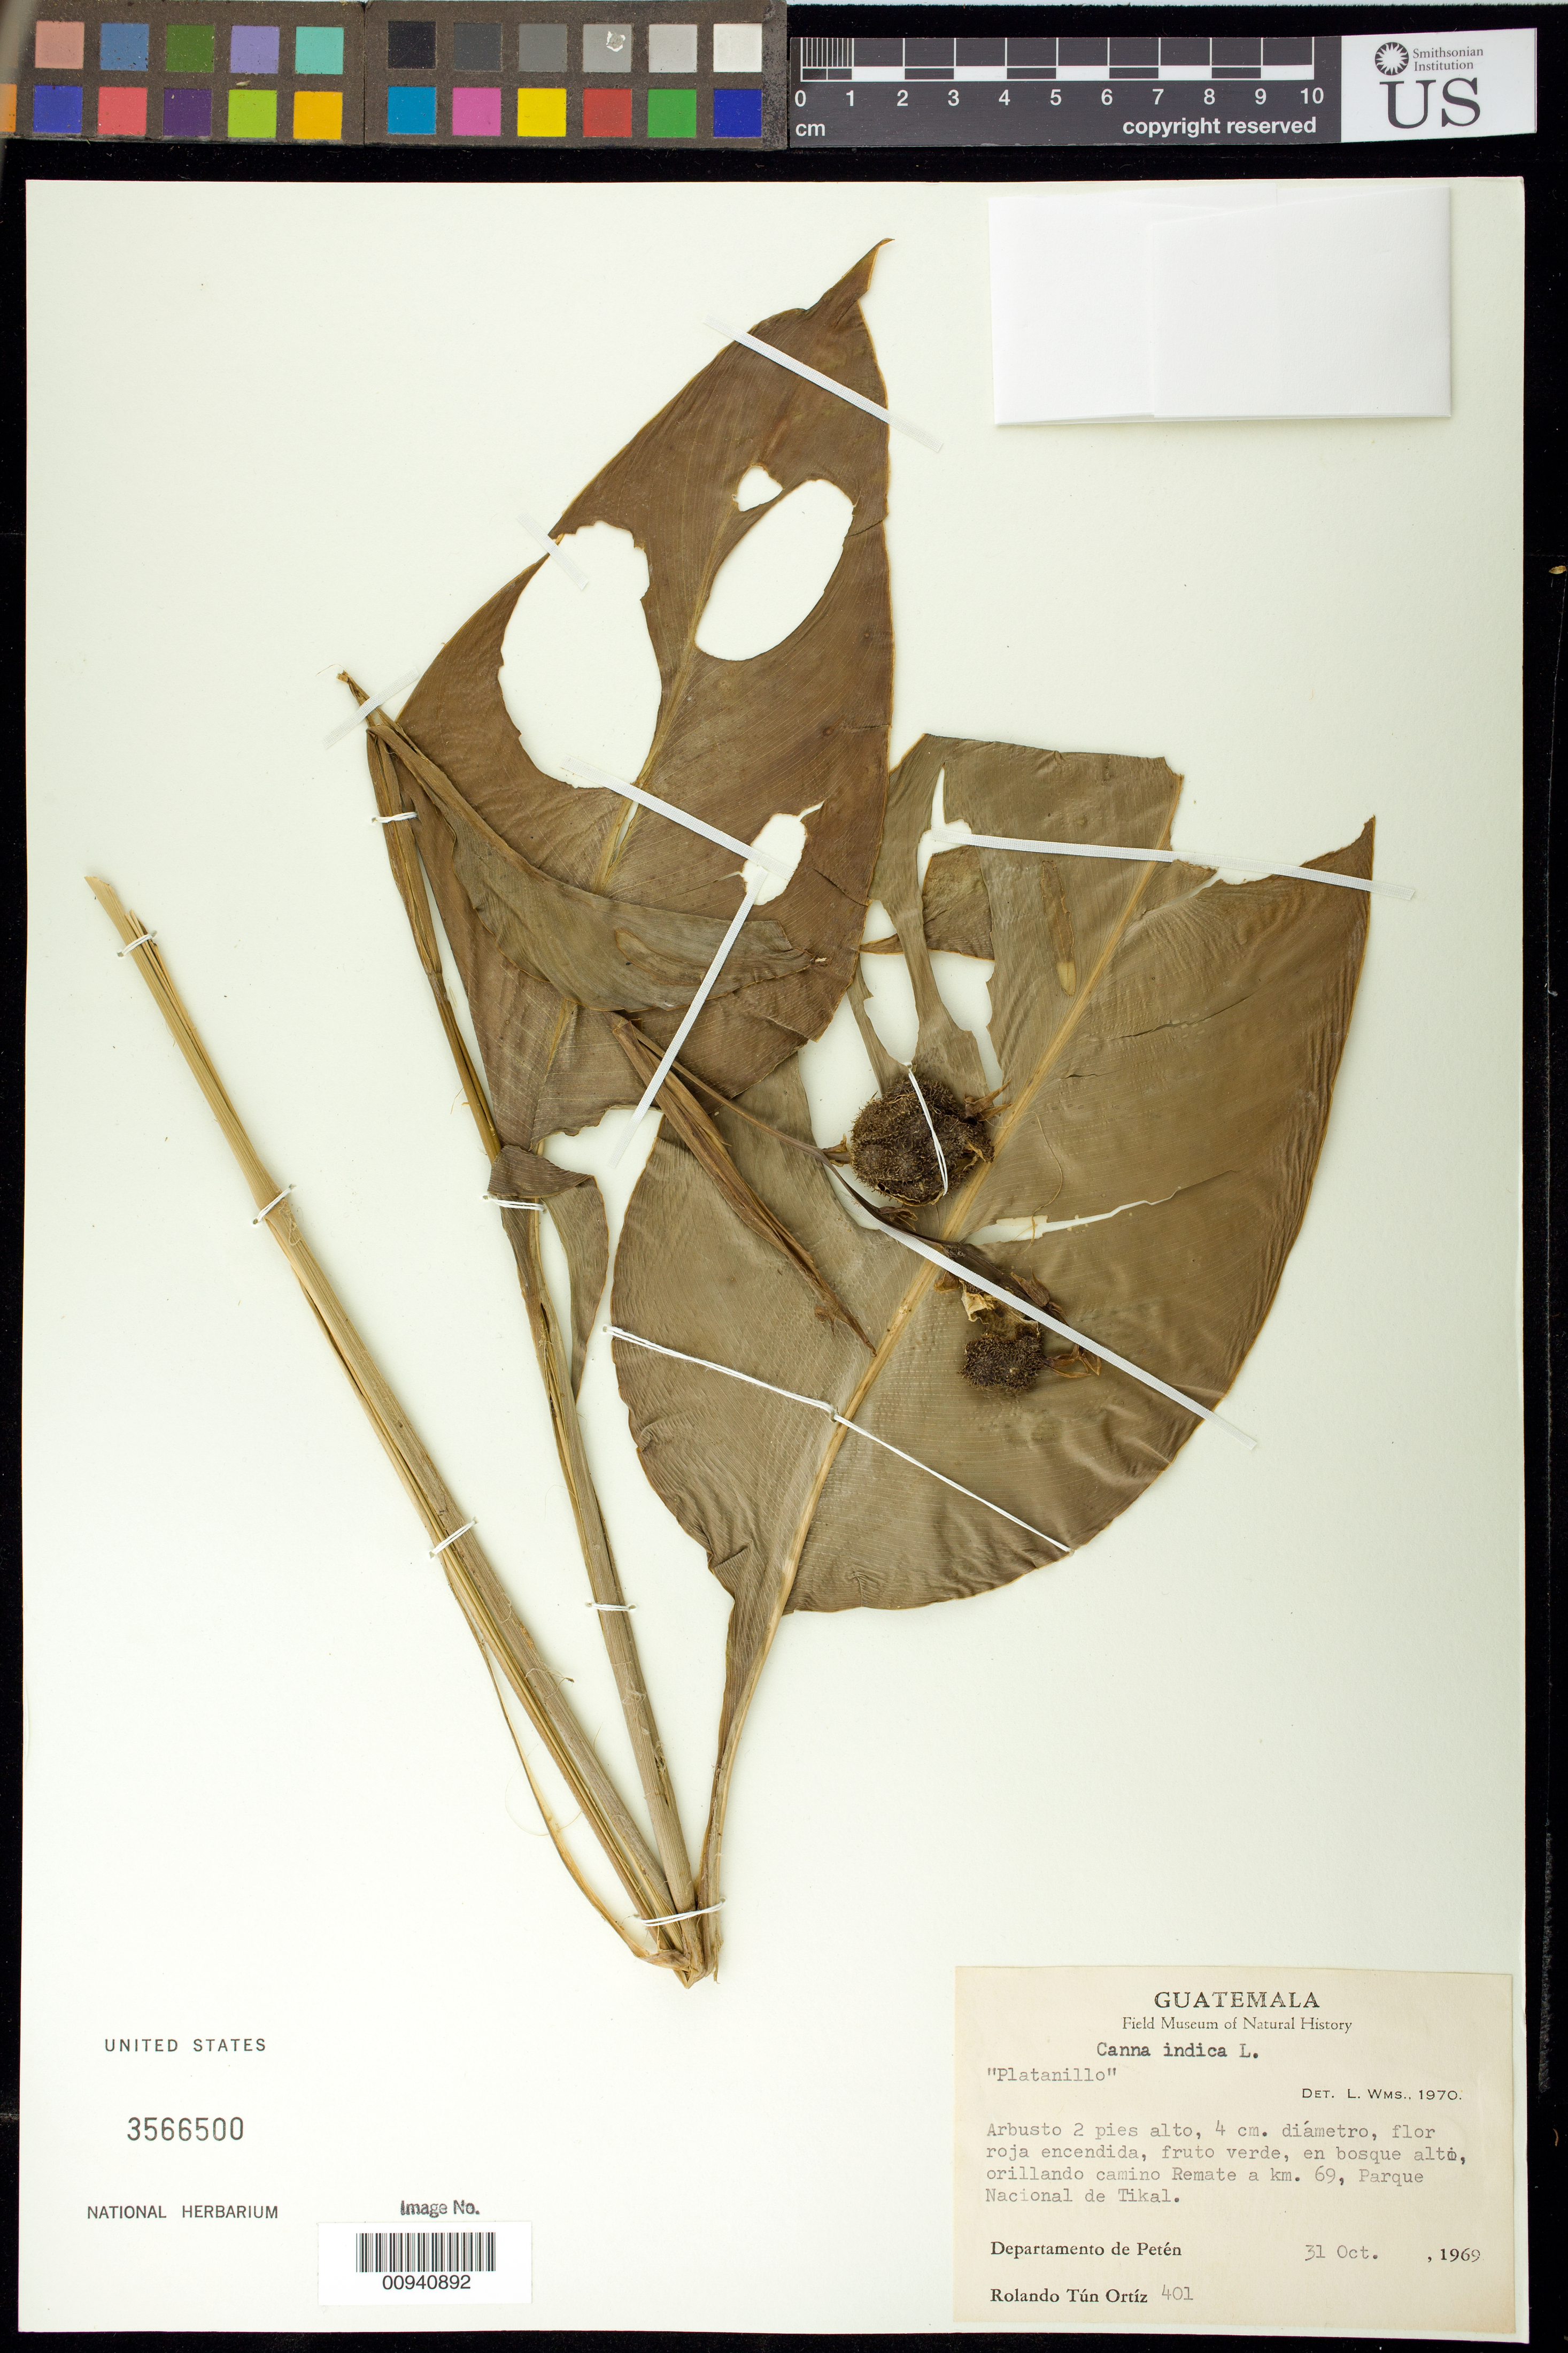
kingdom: Plantae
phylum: Tracheophyta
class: Liliopsida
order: Zingiberales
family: Cannaceae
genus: Canna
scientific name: Canna indica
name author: L.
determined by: Williams, L.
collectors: R. T. Ortíz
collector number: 401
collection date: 1969-10-31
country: Guatemala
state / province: El Petén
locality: Orillando camino Remate a km 69, Parque Nacional de Tikal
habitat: en bosque alto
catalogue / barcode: US 3566500